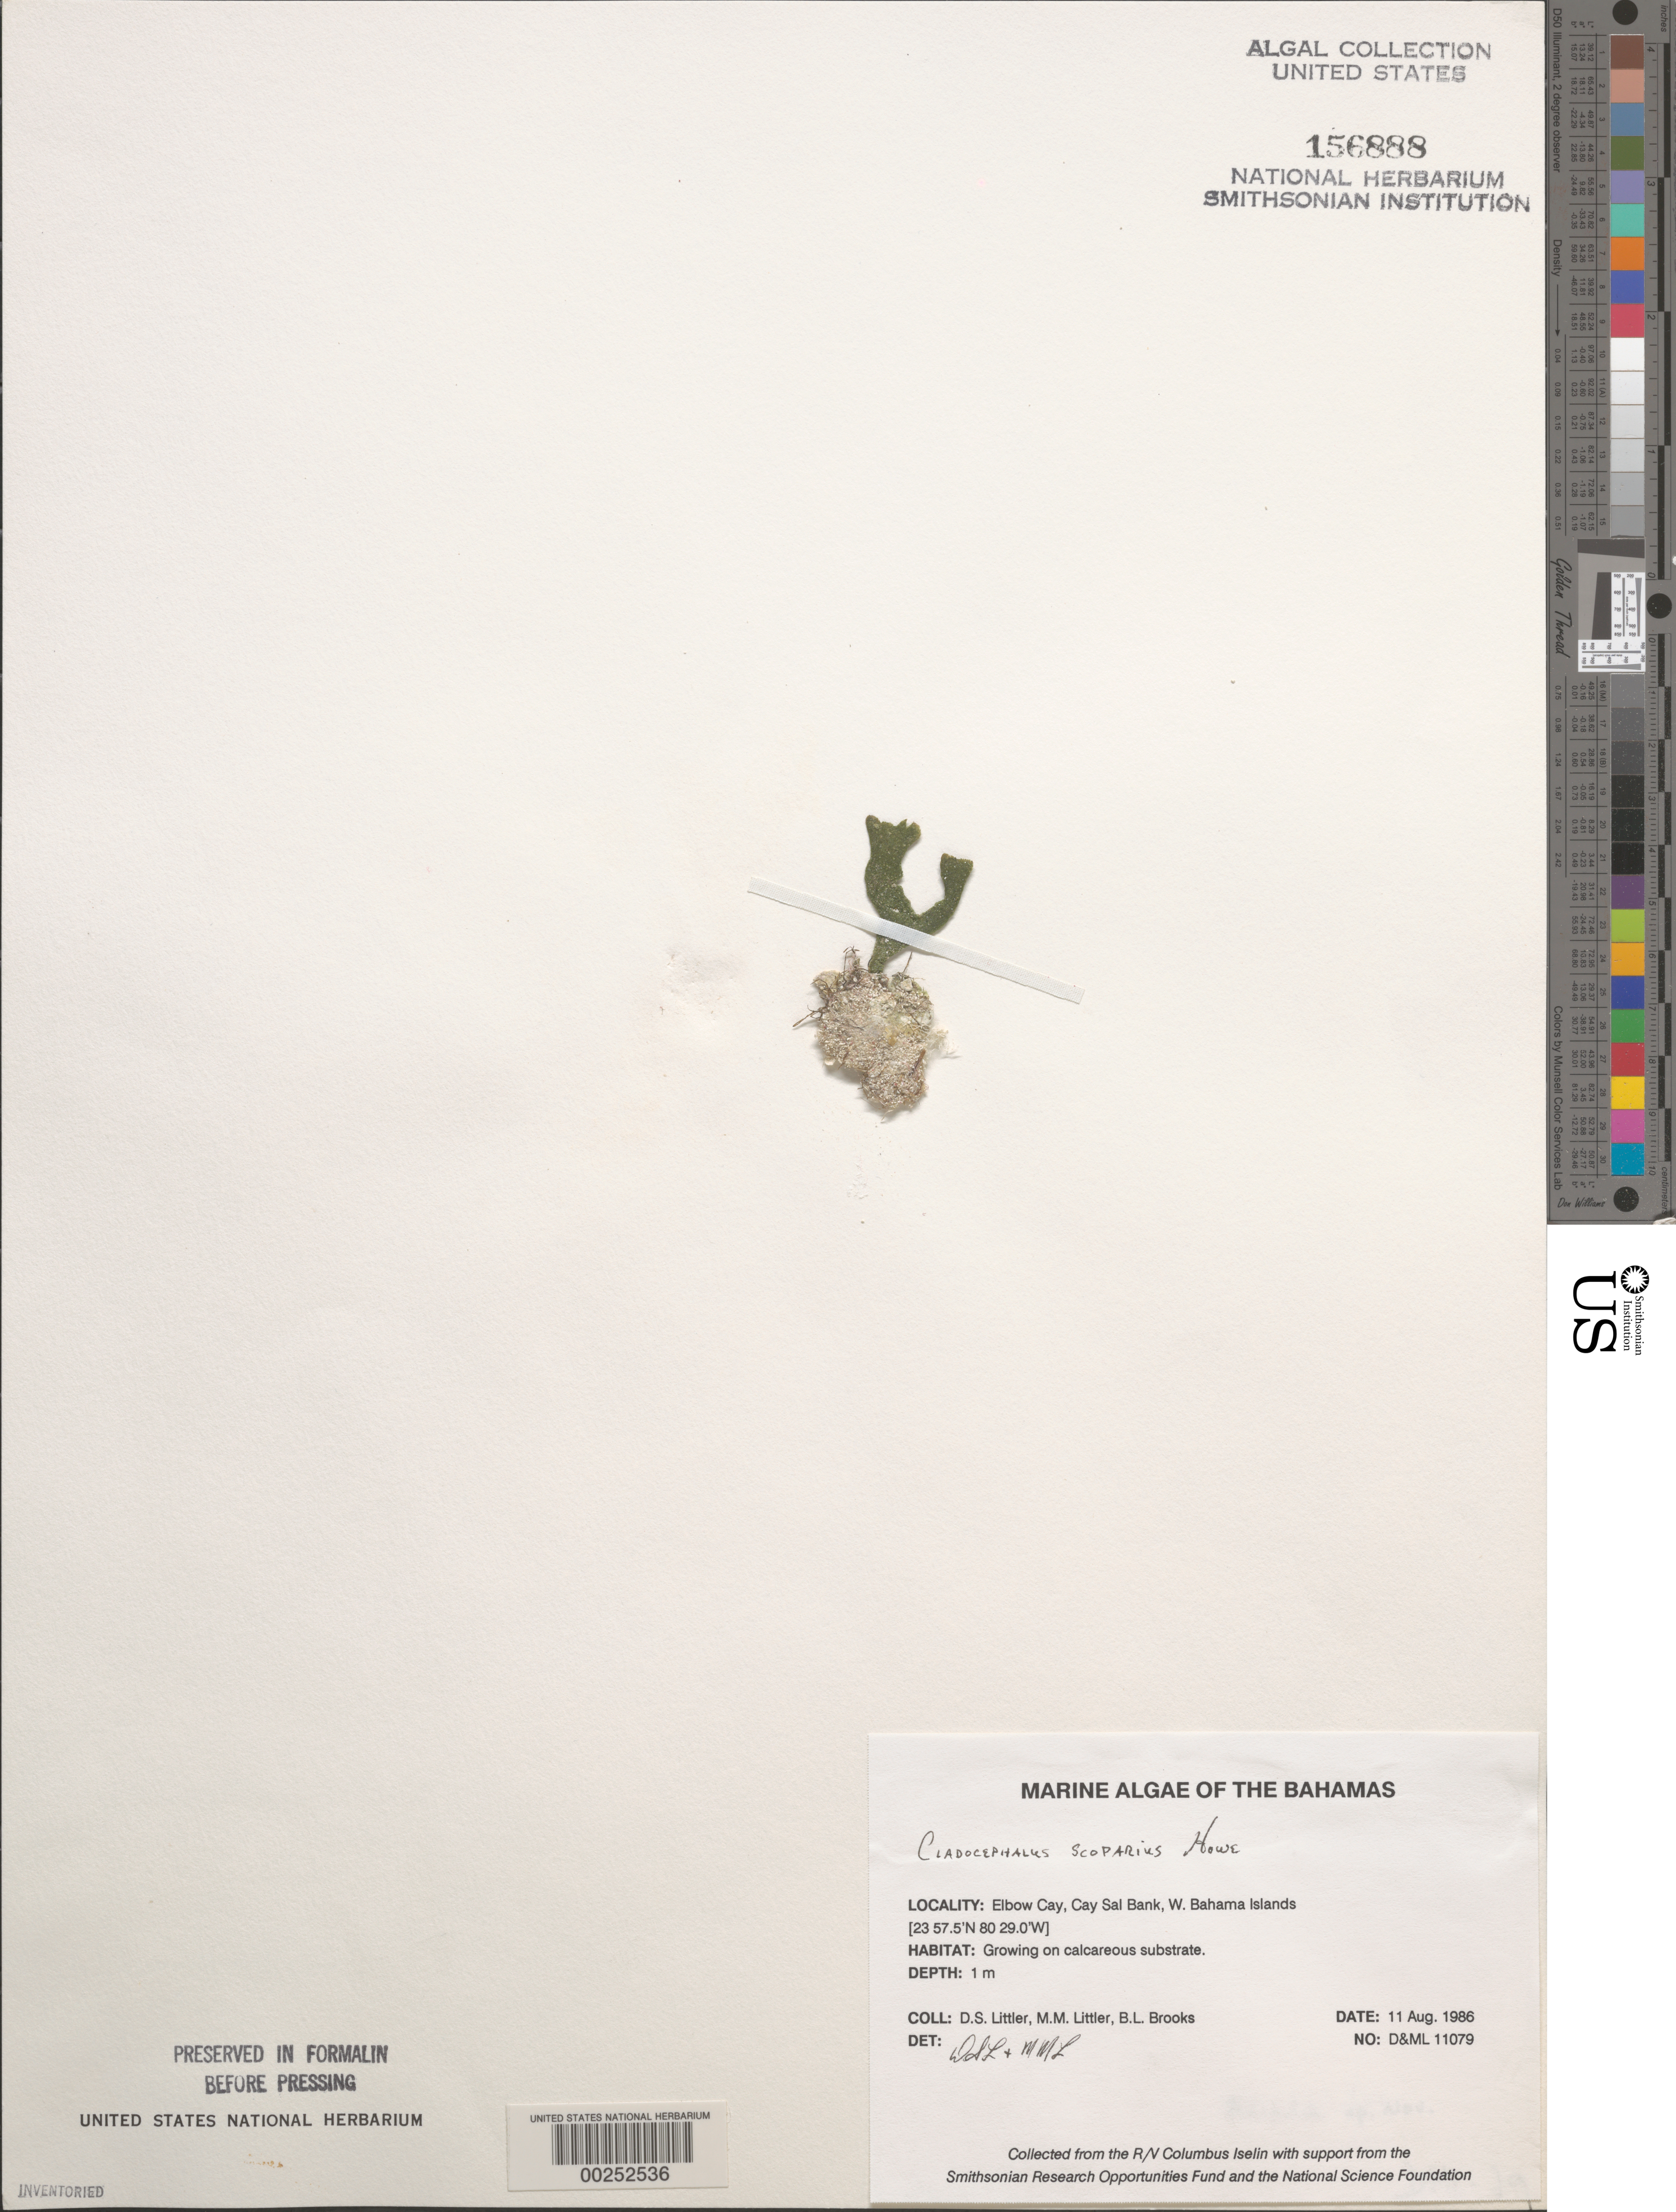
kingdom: Plantae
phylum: Chlorophyta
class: Ulvophyceae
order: Bryopsidales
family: Dichotomosiphonaceae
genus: Cladocephalus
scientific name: Cladocephalus scoparius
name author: M. Howe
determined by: Littler, D. S.; Littler, M. M.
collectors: D. S. Littler, M. M. Littler & B. Brooks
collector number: D&ML 11079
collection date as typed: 11 Aug 1986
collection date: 1986-08-11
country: Bahamas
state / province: Bimini Banks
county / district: Bimini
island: Elbow Cay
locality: Cay Sal Banks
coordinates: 23 57.5'N, 80 29.0'W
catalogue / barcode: US 156888